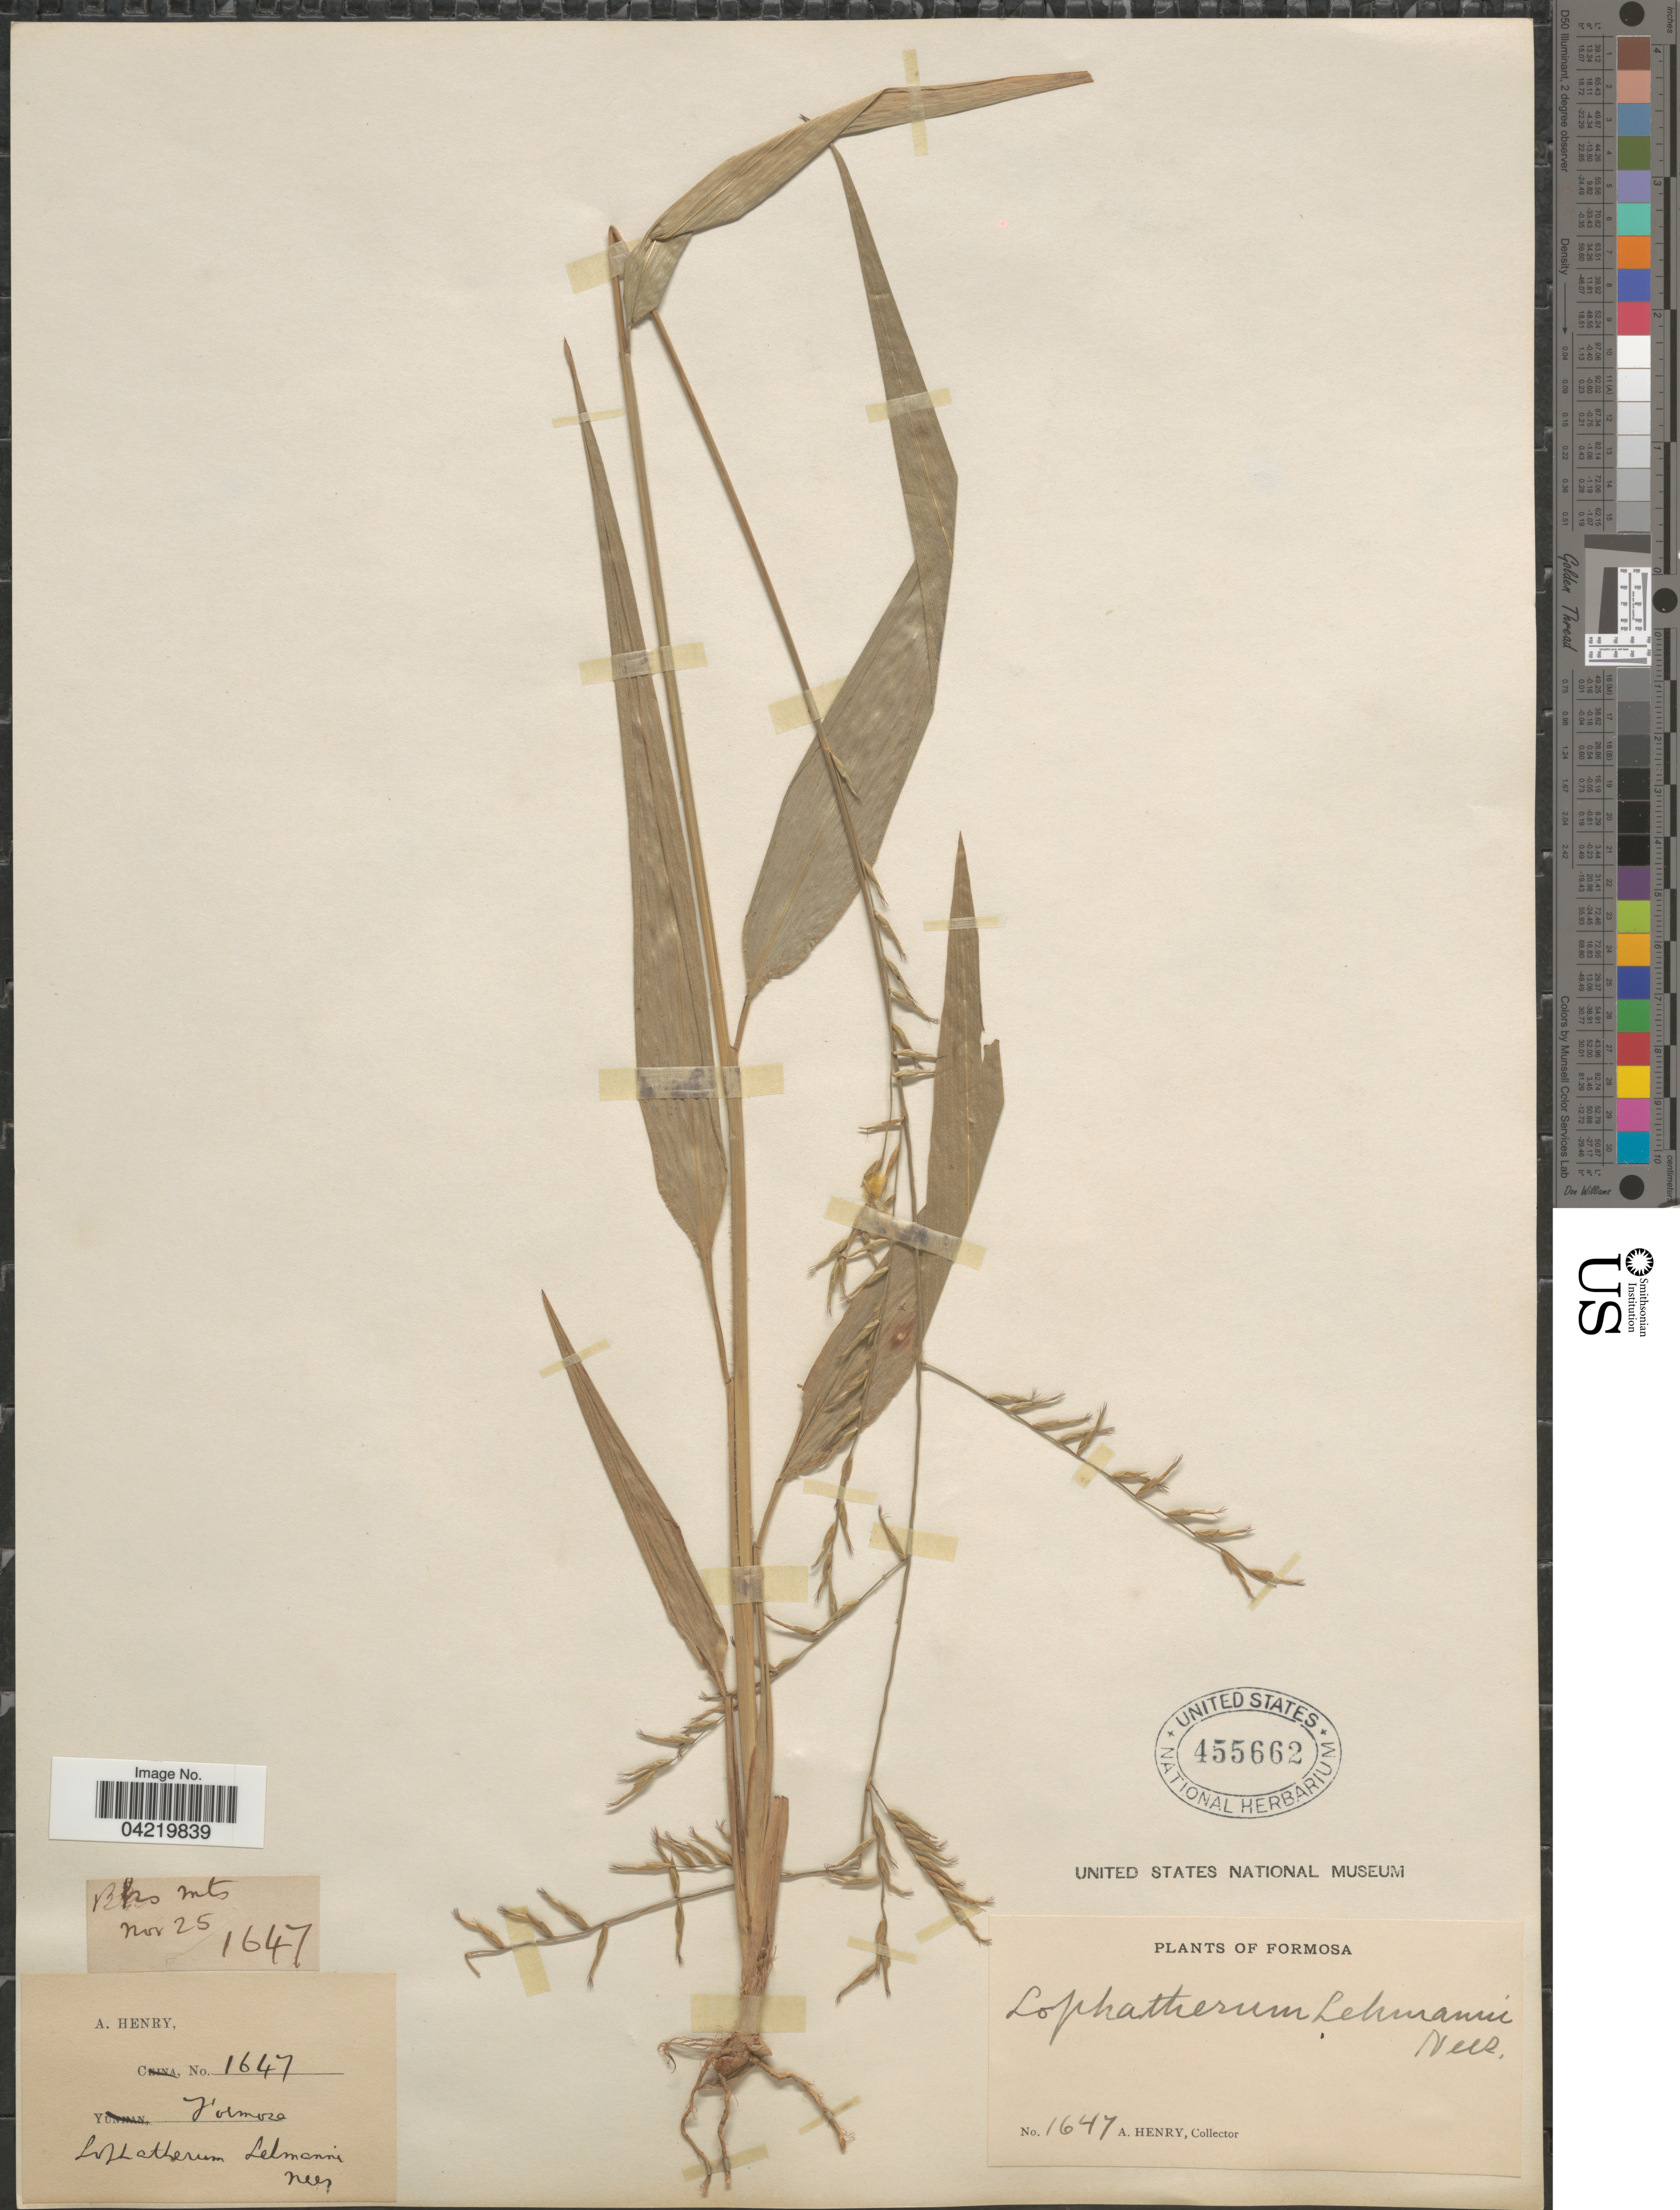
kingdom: Plantae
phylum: Tracheophyta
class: Liliopsida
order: Poales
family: Poaceae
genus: Lophatherum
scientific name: Lophatherum gracile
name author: Brongn.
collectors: A. Henry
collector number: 1647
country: Taiwan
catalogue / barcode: US 455662